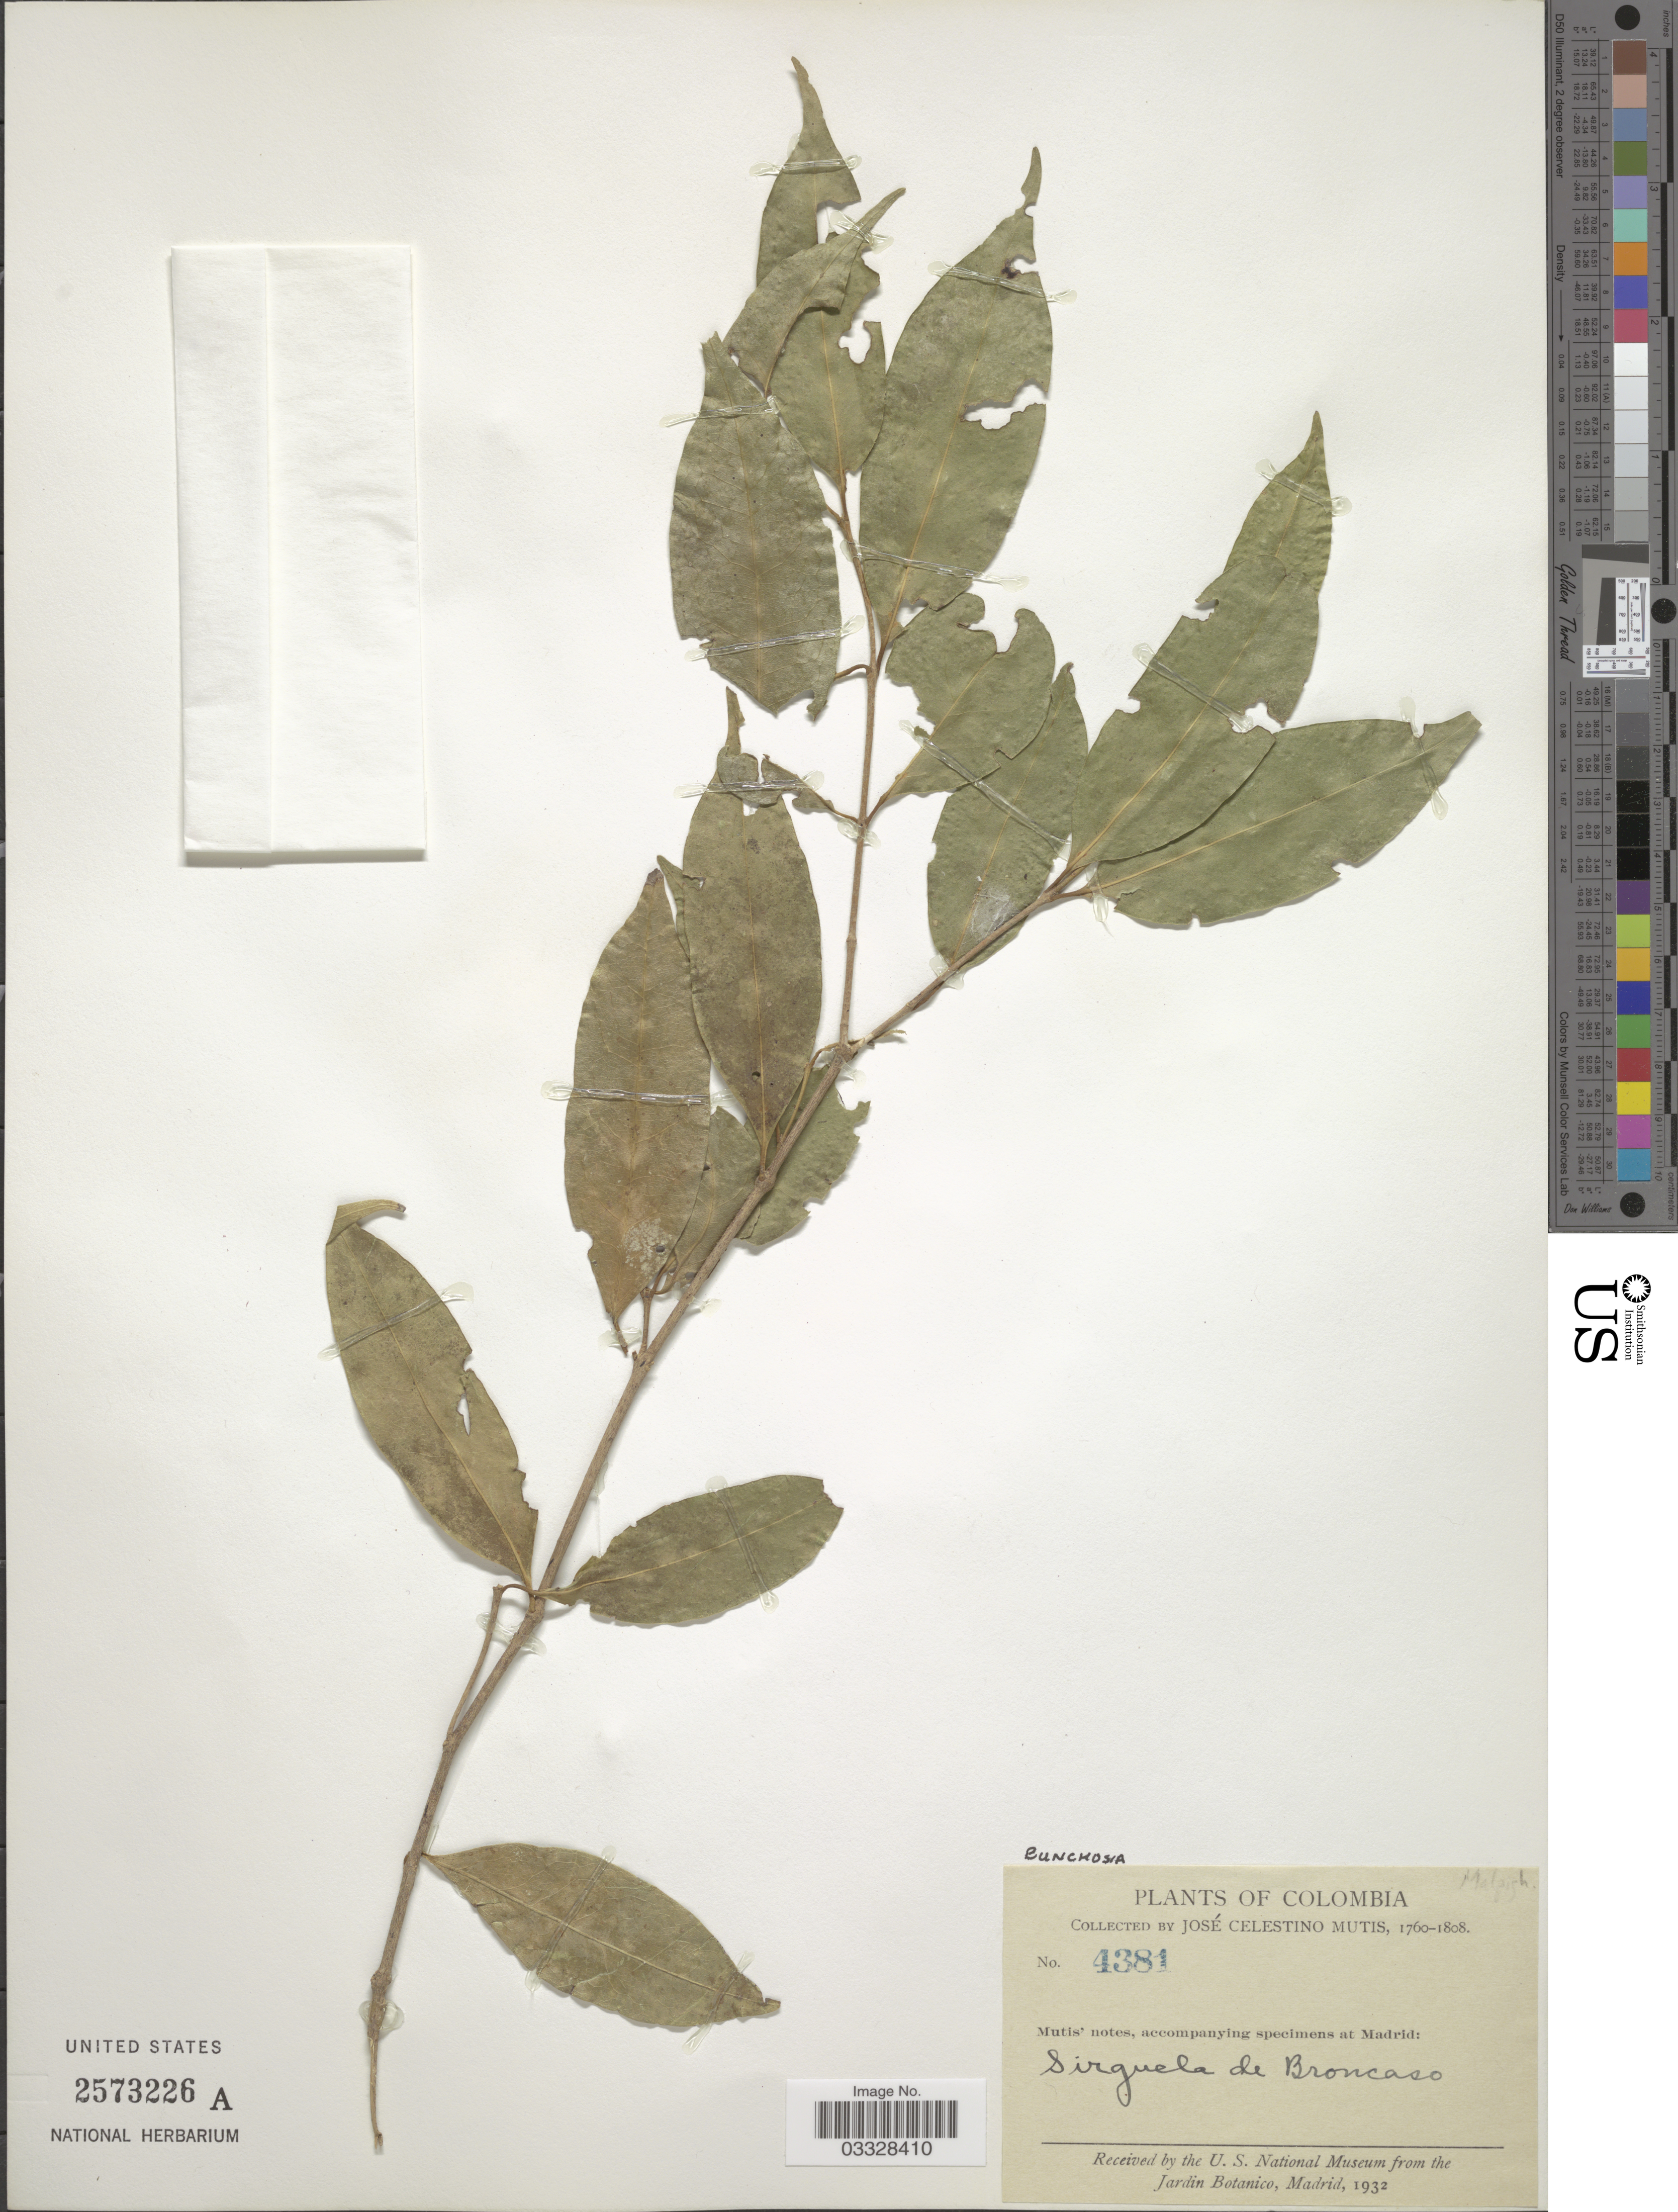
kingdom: Plantae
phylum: Tracheophyta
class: Magnoliopsida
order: Malpighiales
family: Malpighiaceae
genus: Bunchosia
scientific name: Bunchosia sp.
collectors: J. C. B. Mutis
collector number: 4381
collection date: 1760/1808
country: Colombia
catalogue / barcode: US 2573226A